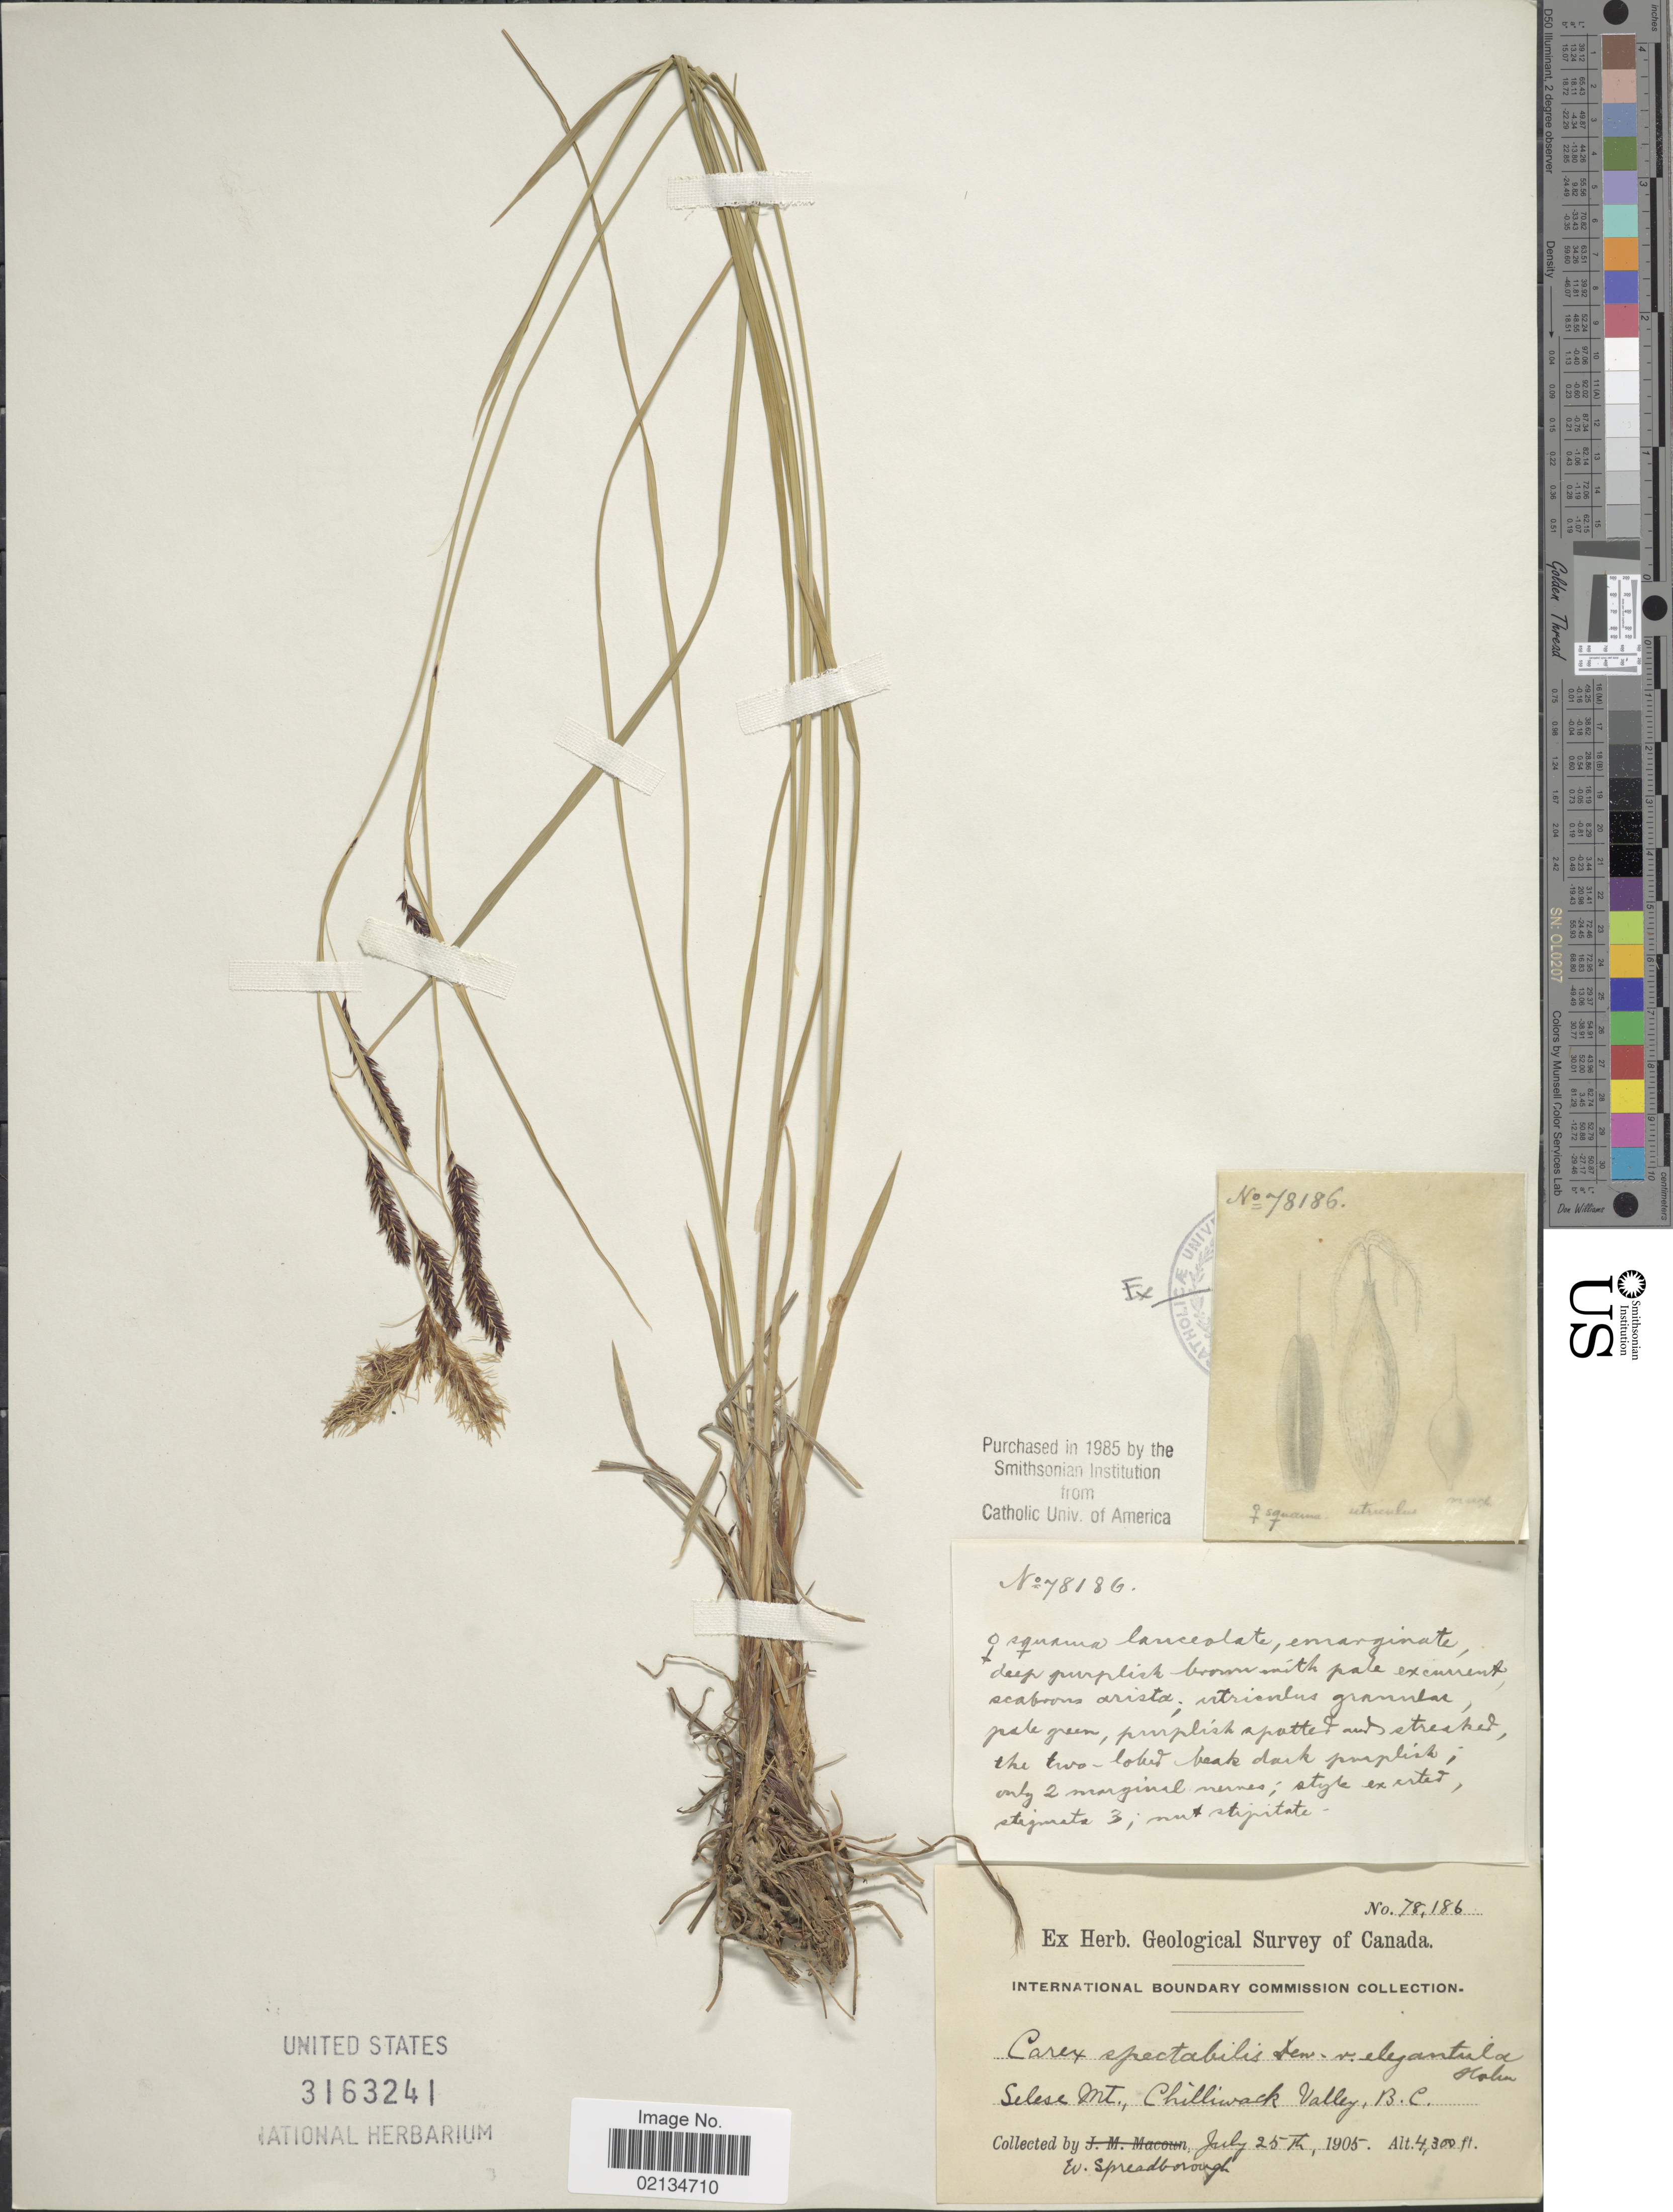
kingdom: Plantae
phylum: Tracheophyta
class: Liliopsida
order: Poales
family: Cyperaceae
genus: Carex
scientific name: Carex spectabilis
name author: Dewey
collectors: W. Spreadborough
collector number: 78186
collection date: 1905-07-25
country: Canada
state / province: British Columbia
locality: Selese Mt., Chilliwack Valley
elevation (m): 1311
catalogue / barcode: US 3163241